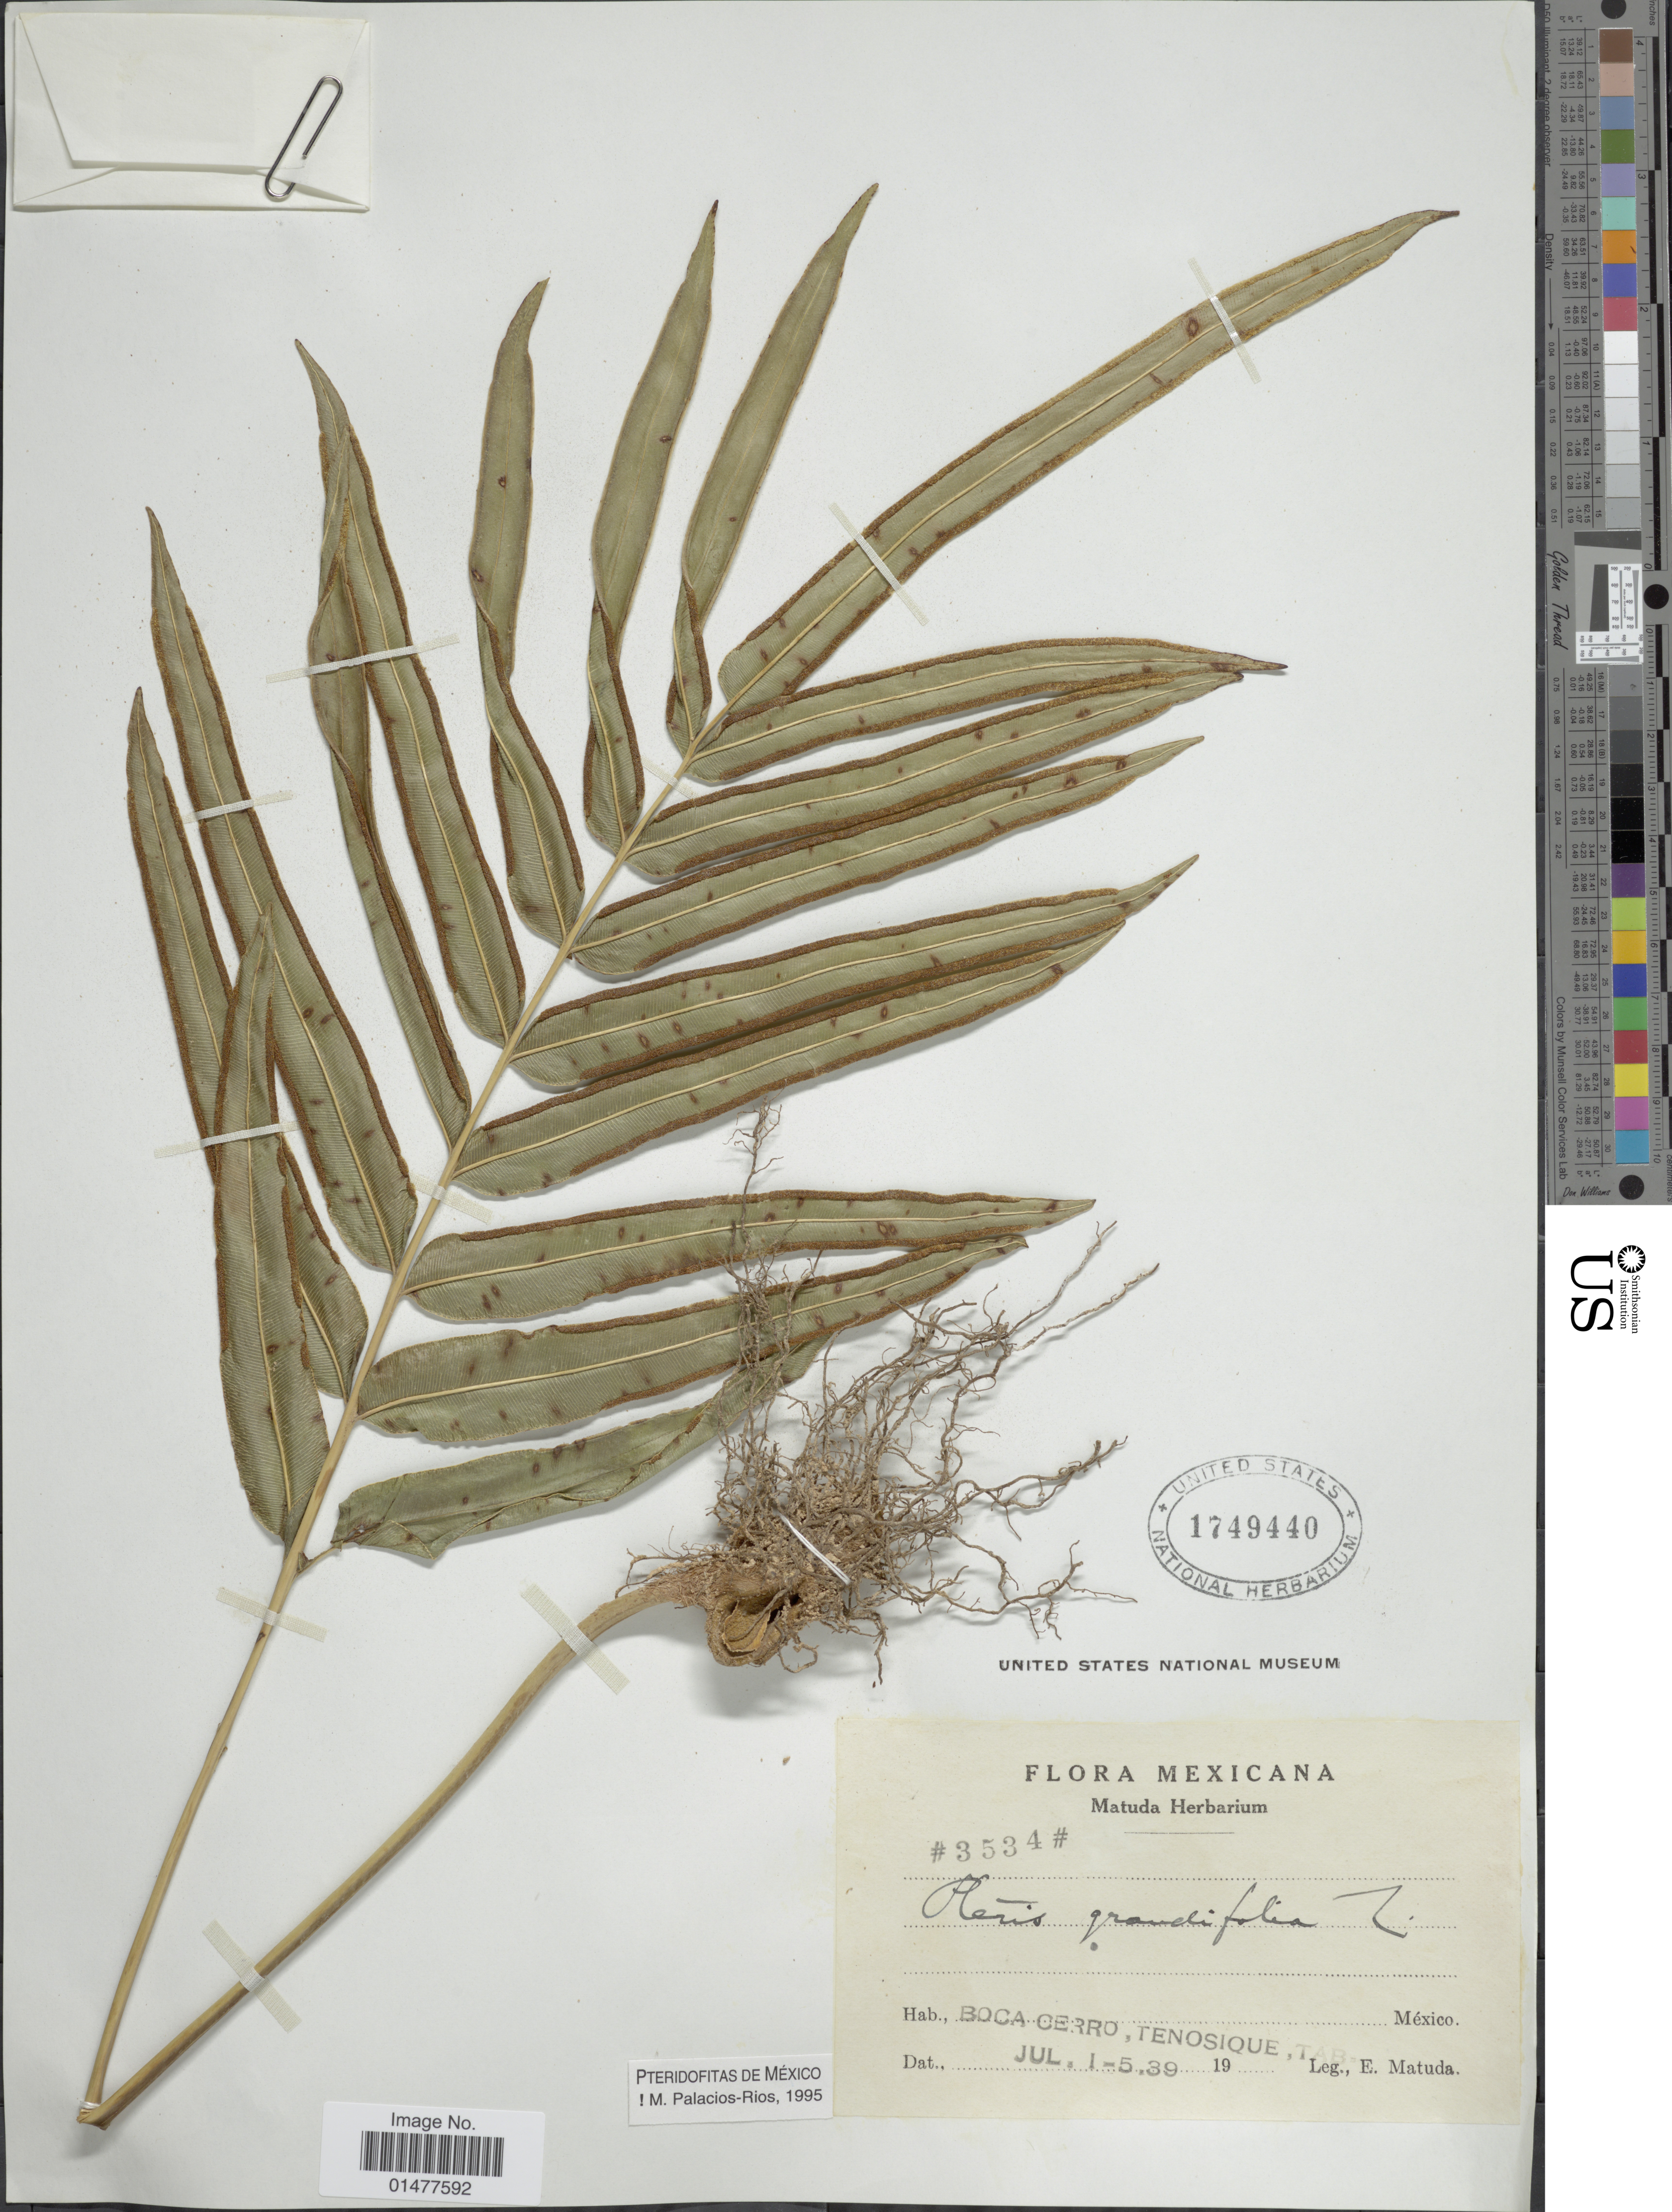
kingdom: Plantae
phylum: Tracheophyta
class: Polypodiopsida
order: Polypodiales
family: Pteridaceae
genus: Pteris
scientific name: Pteris grandifolia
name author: L.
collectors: E. Matuda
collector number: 3534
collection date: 1939-07-01/1939-07-05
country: Mexico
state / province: Tabasco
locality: Boca Cerro, Tenosique, Tab.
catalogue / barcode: US 1749440